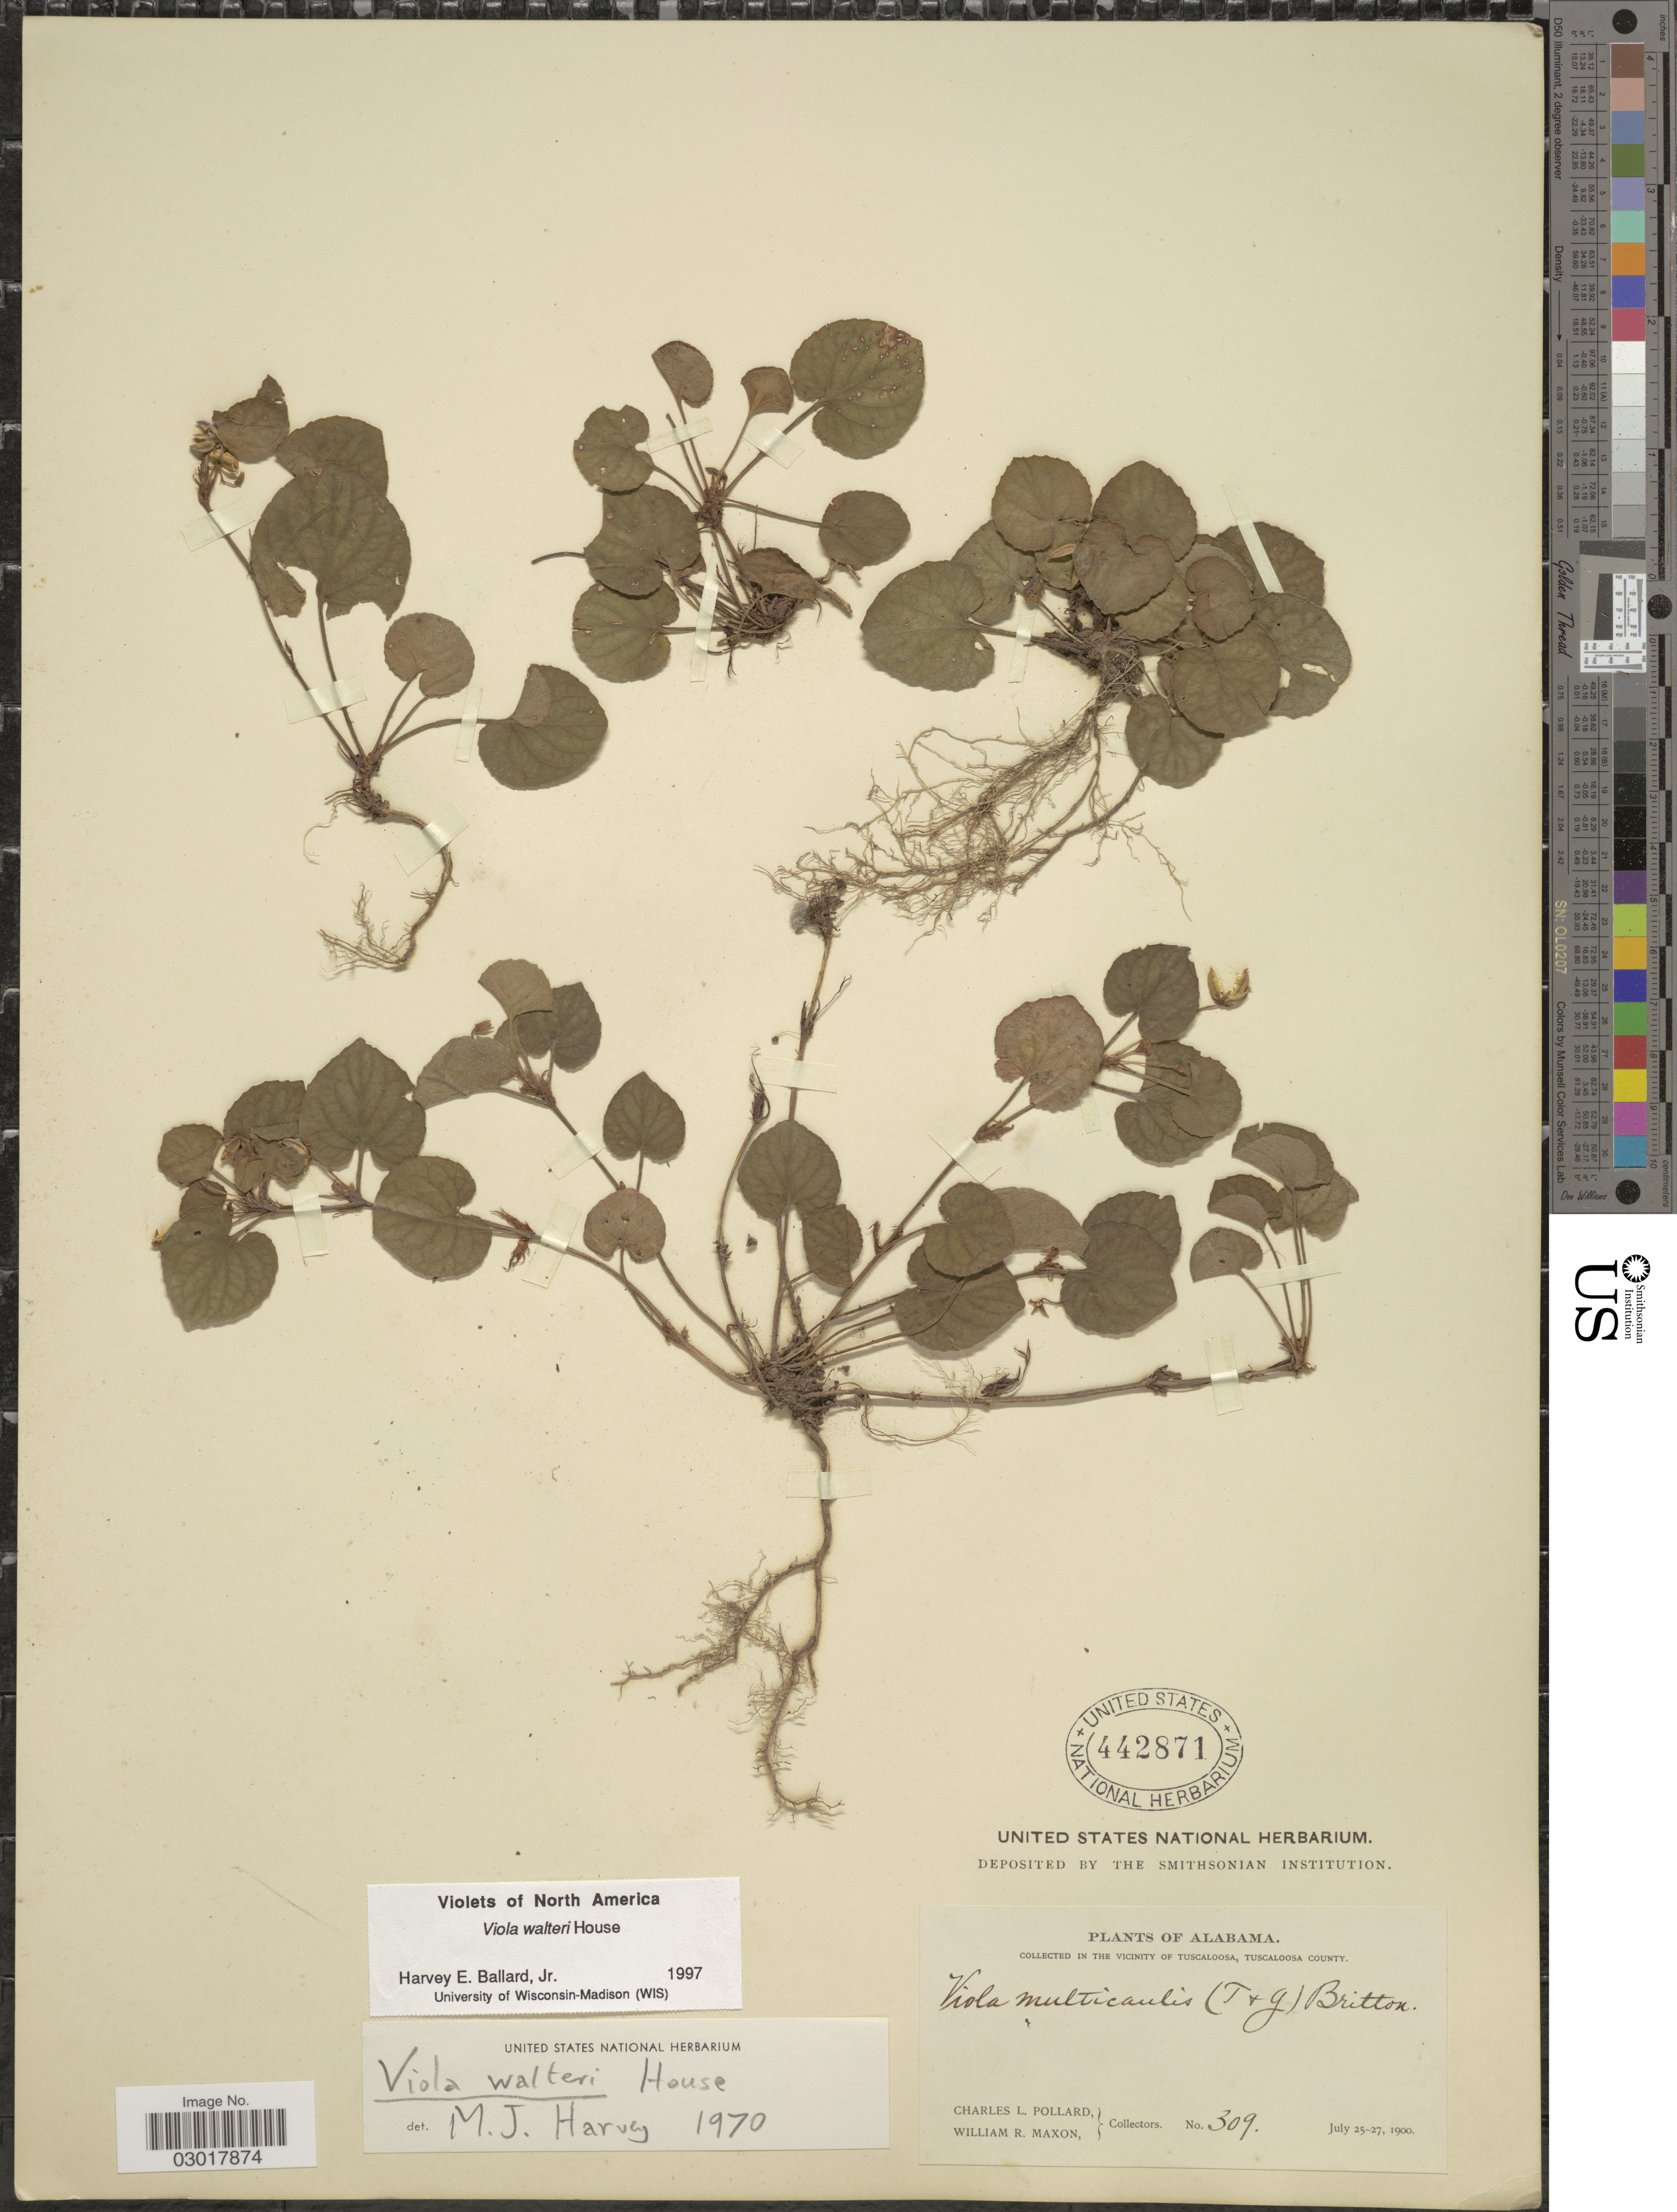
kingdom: Plantae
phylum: Tracheophyta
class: Magnoliopsida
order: Malpighiales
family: Violaceae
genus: Viola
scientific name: Viola walteri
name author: House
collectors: C. L. Pollard & W. R. Maxon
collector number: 309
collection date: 1900-07-25/1900-07-27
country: United States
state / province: Alabama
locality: Collected in the vicinity of Tuscaloosa, Tuscaloosa County.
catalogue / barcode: US 442871